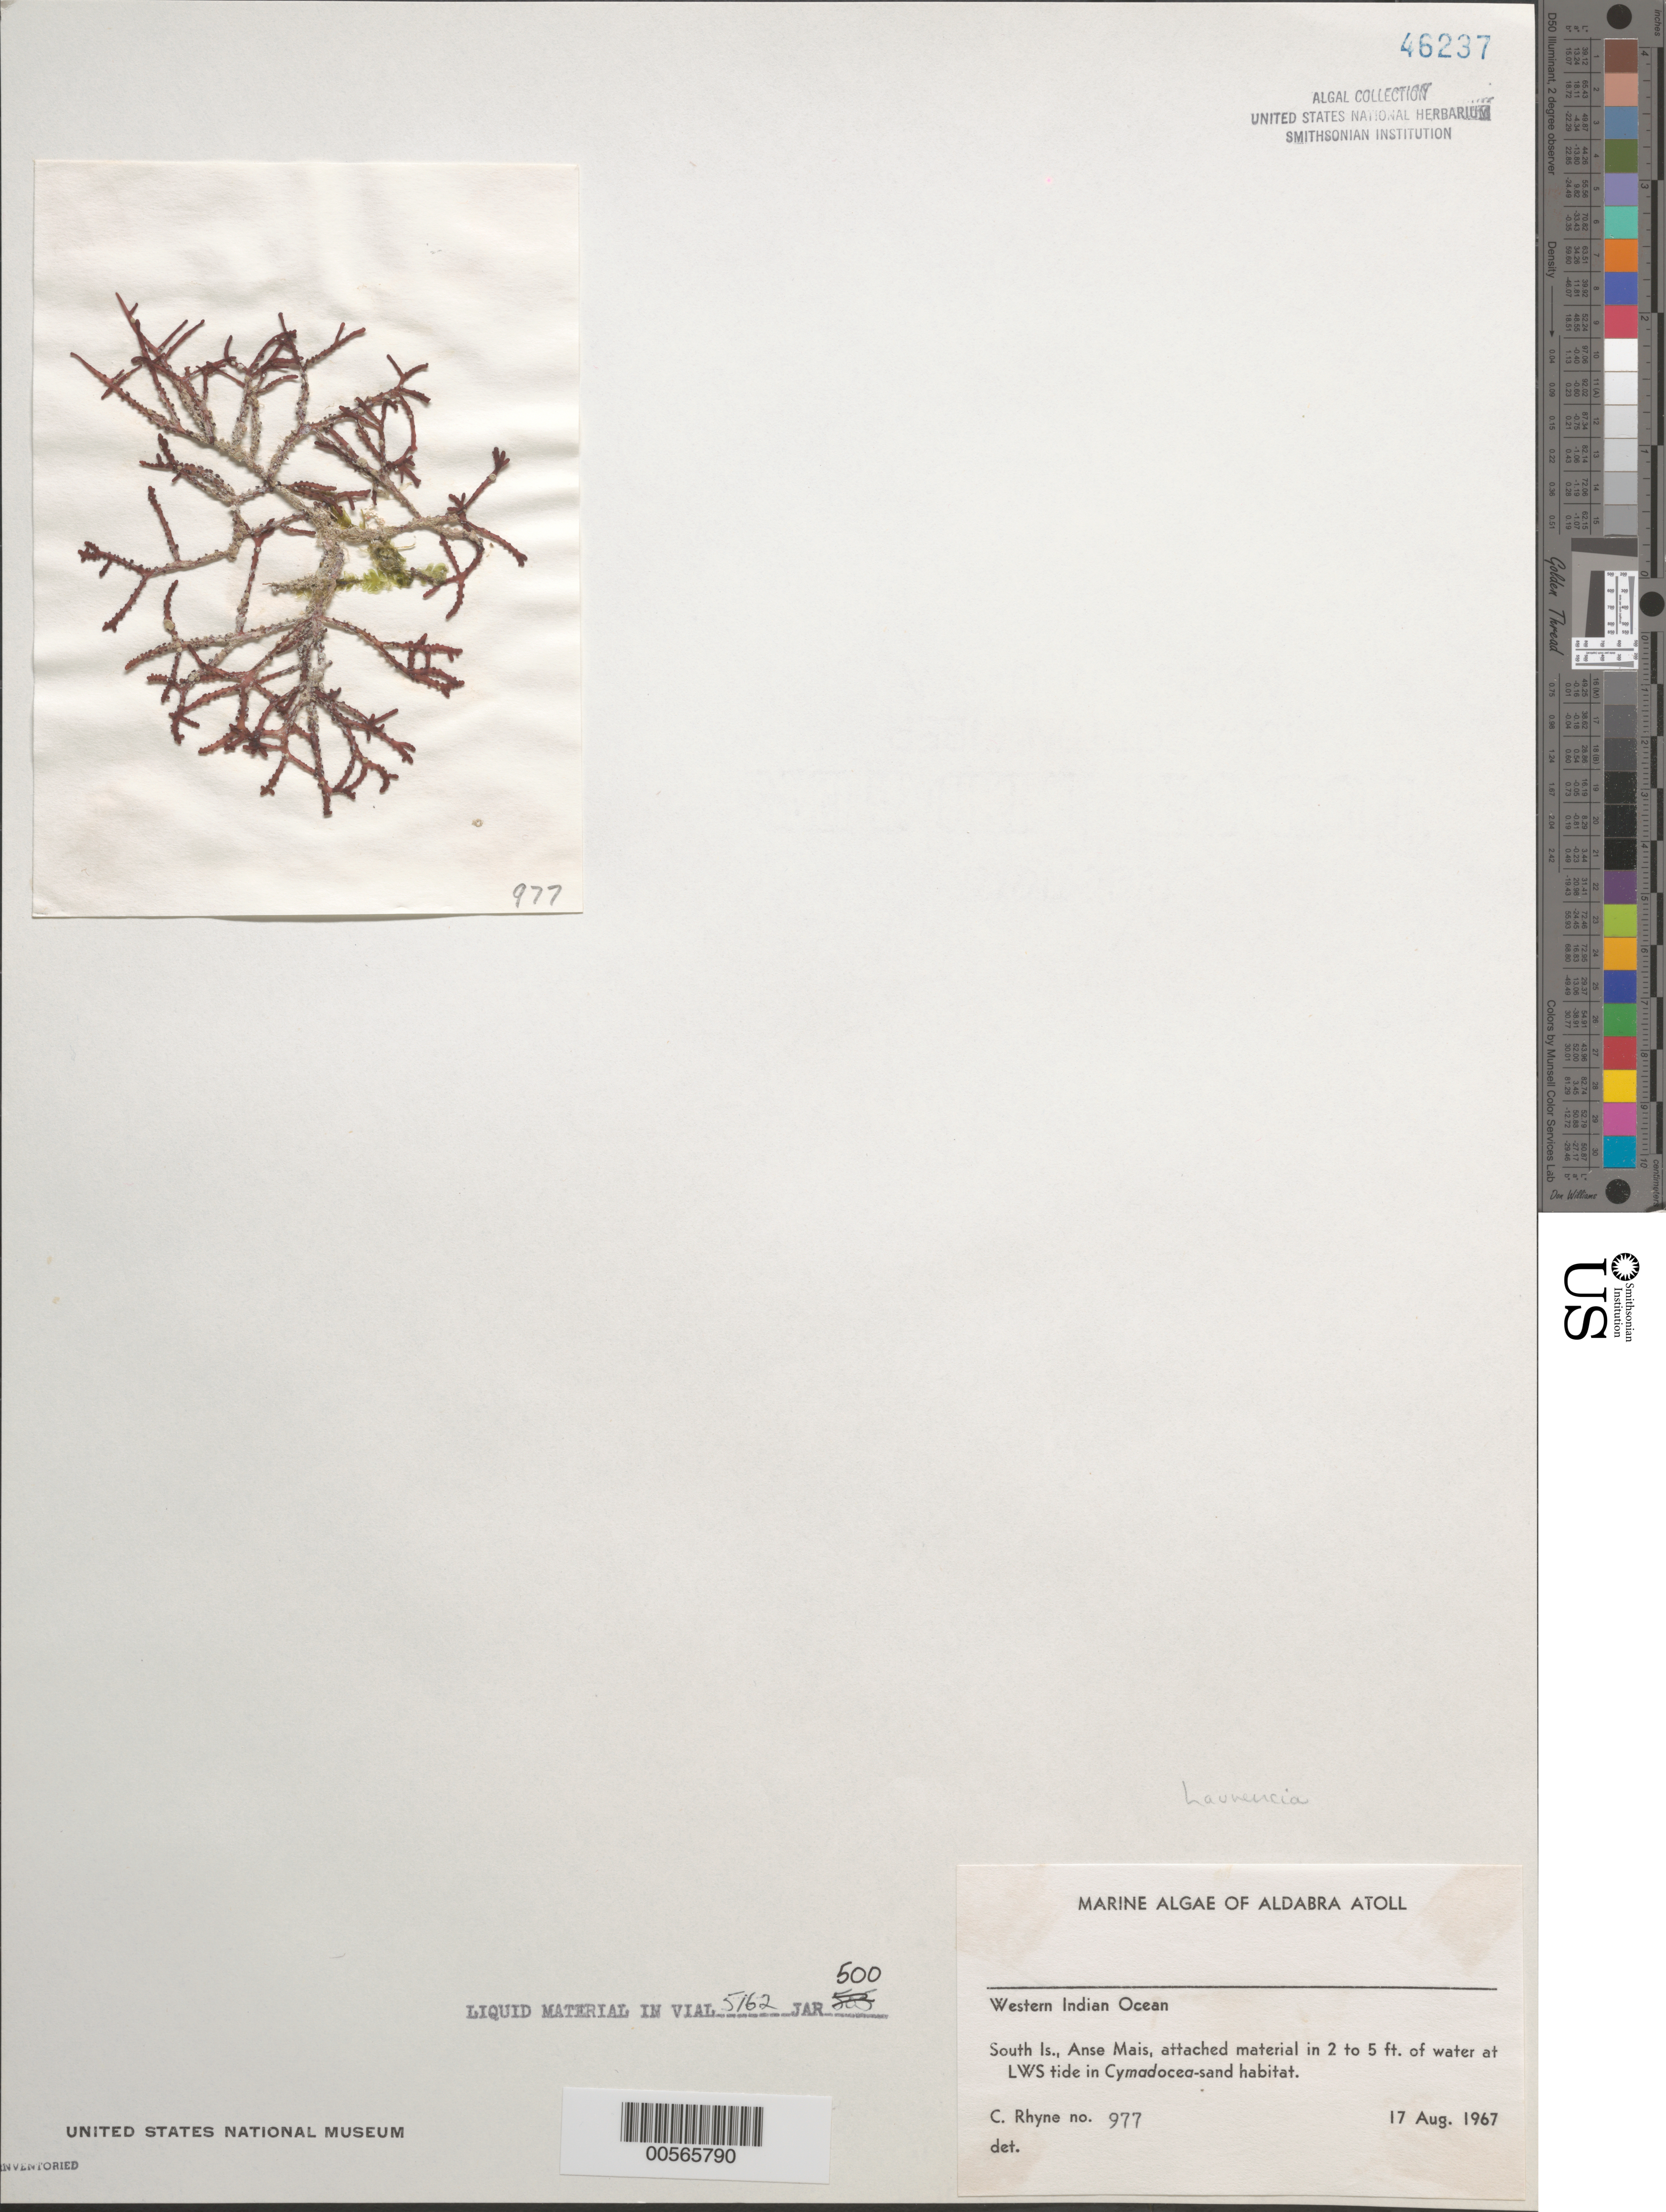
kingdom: Plantae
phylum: Rhodophyta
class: Florideophyceae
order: Ceramiales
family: Rhodomelaceae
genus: Laurencia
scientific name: Laurencia sp.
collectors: C. Rhyne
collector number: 977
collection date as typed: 17 Aug 1967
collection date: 1967-08-17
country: Seychelles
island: Aldabra Atoll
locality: South Islet, Anse Mais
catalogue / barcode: US 46237